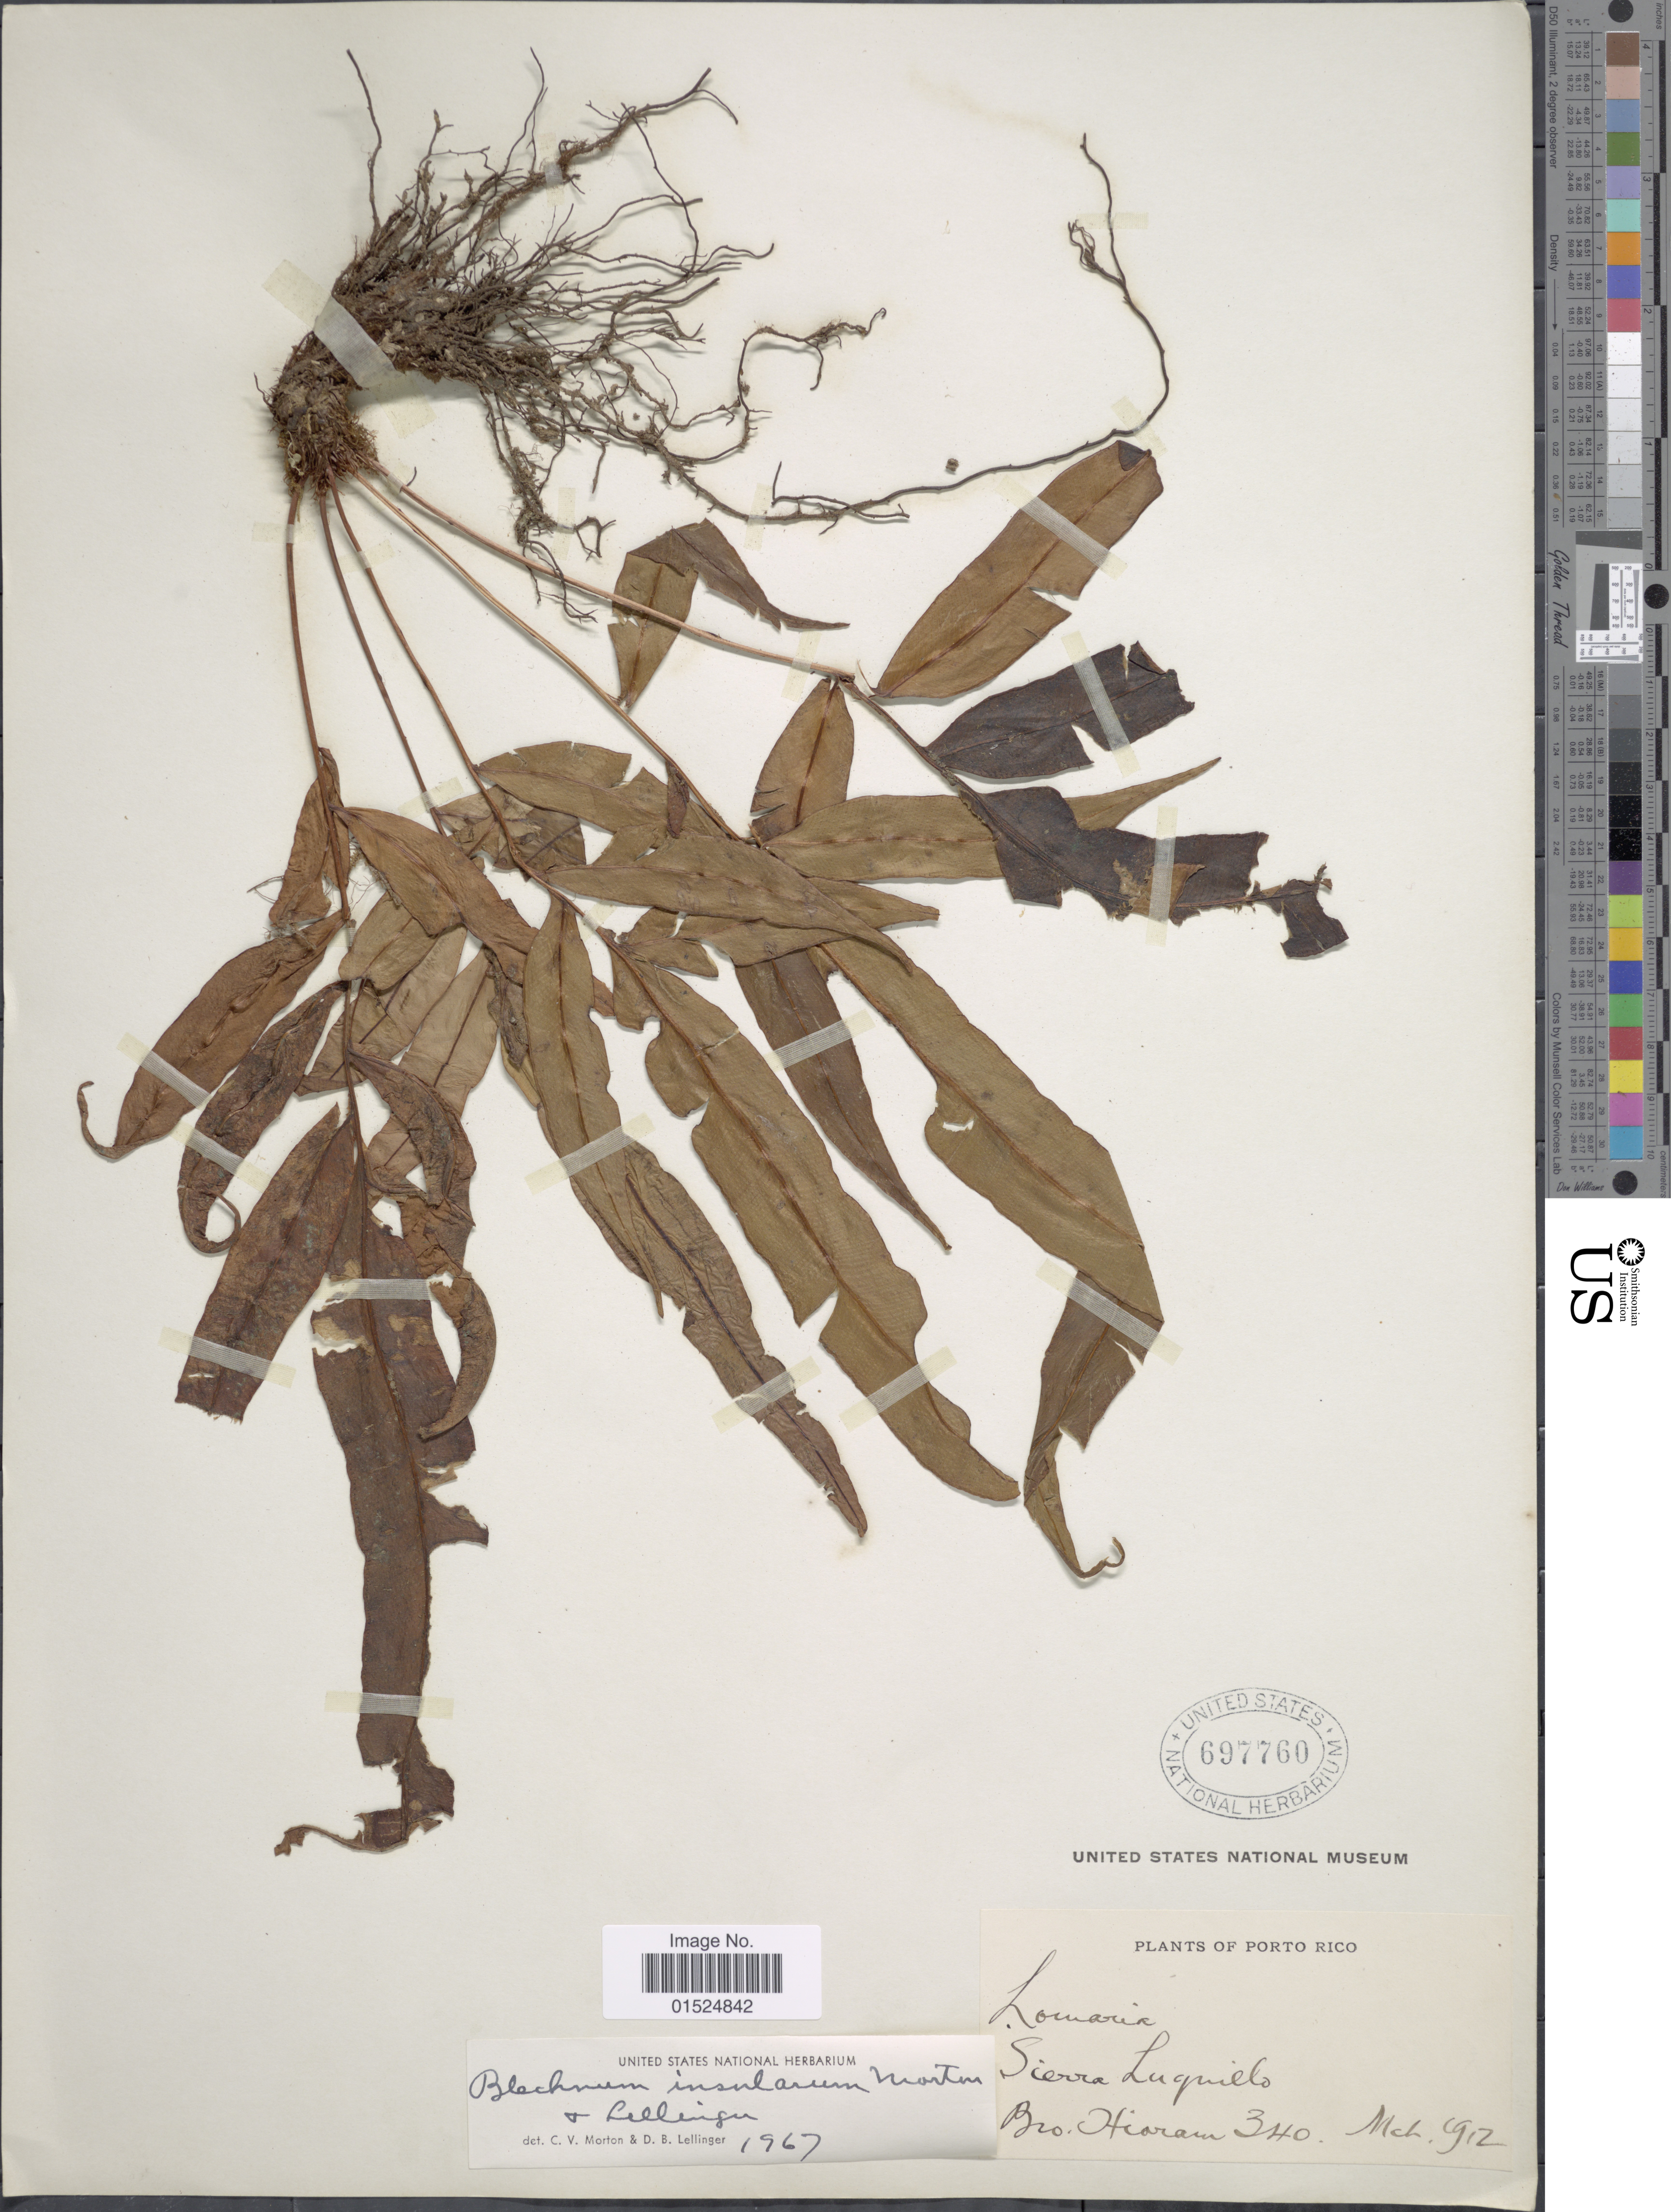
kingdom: Plantae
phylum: Tracheophyta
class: Polypodiopsida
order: Polypodiales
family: Blechnaceae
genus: Blechnum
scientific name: Blechnum insularum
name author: C.V. Morton & Lellinger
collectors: Bro. Hioram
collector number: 340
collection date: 1912-03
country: Puerto Rico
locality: Sierra Luquilla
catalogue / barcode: US 697760